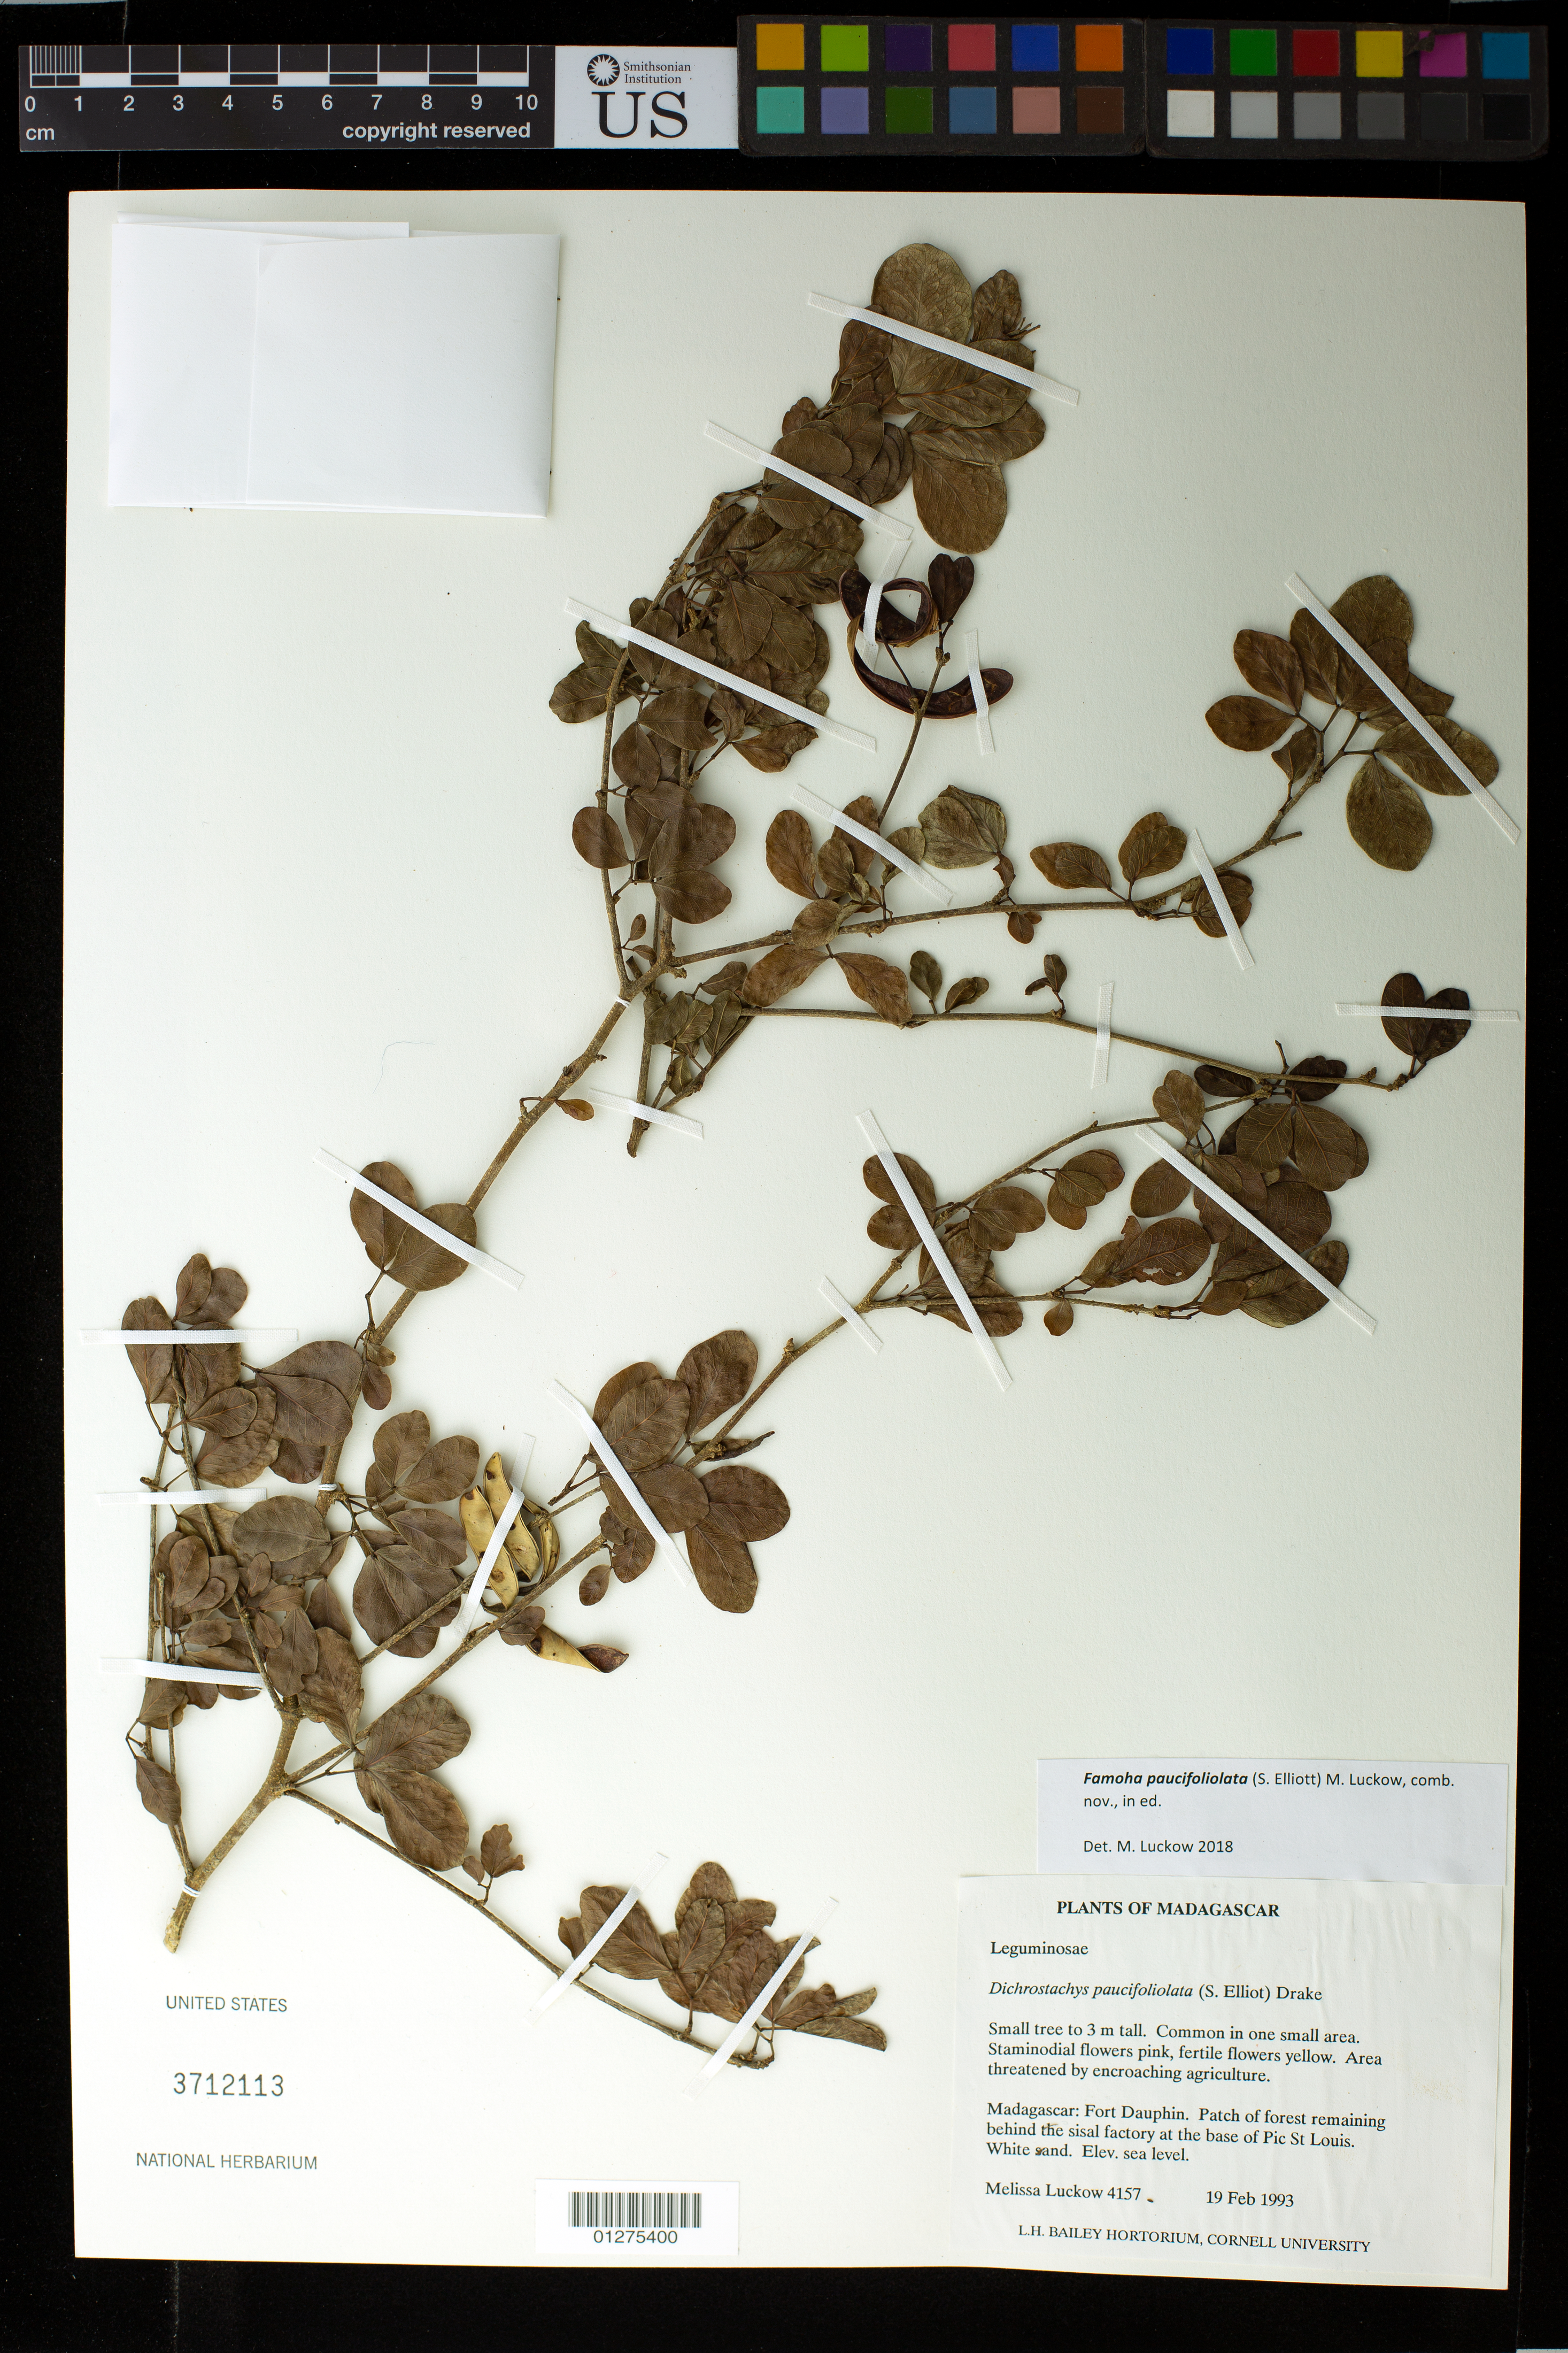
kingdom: Plantae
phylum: Tracheophyta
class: Magnoliopsida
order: Fabales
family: Fabaceae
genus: Dichrostachys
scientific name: Dichrostachys paucifoliolata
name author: (S. Elliott) Drake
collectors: M. A. Luckow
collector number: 4157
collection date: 1993-02-19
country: Madagascar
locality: Fort Dauphin. Patch of forest remaining behind the sisal factory at the base of Pic St. Louis. White Sand. Elev. Sea Level.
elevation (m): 3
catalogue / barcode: US 3712113